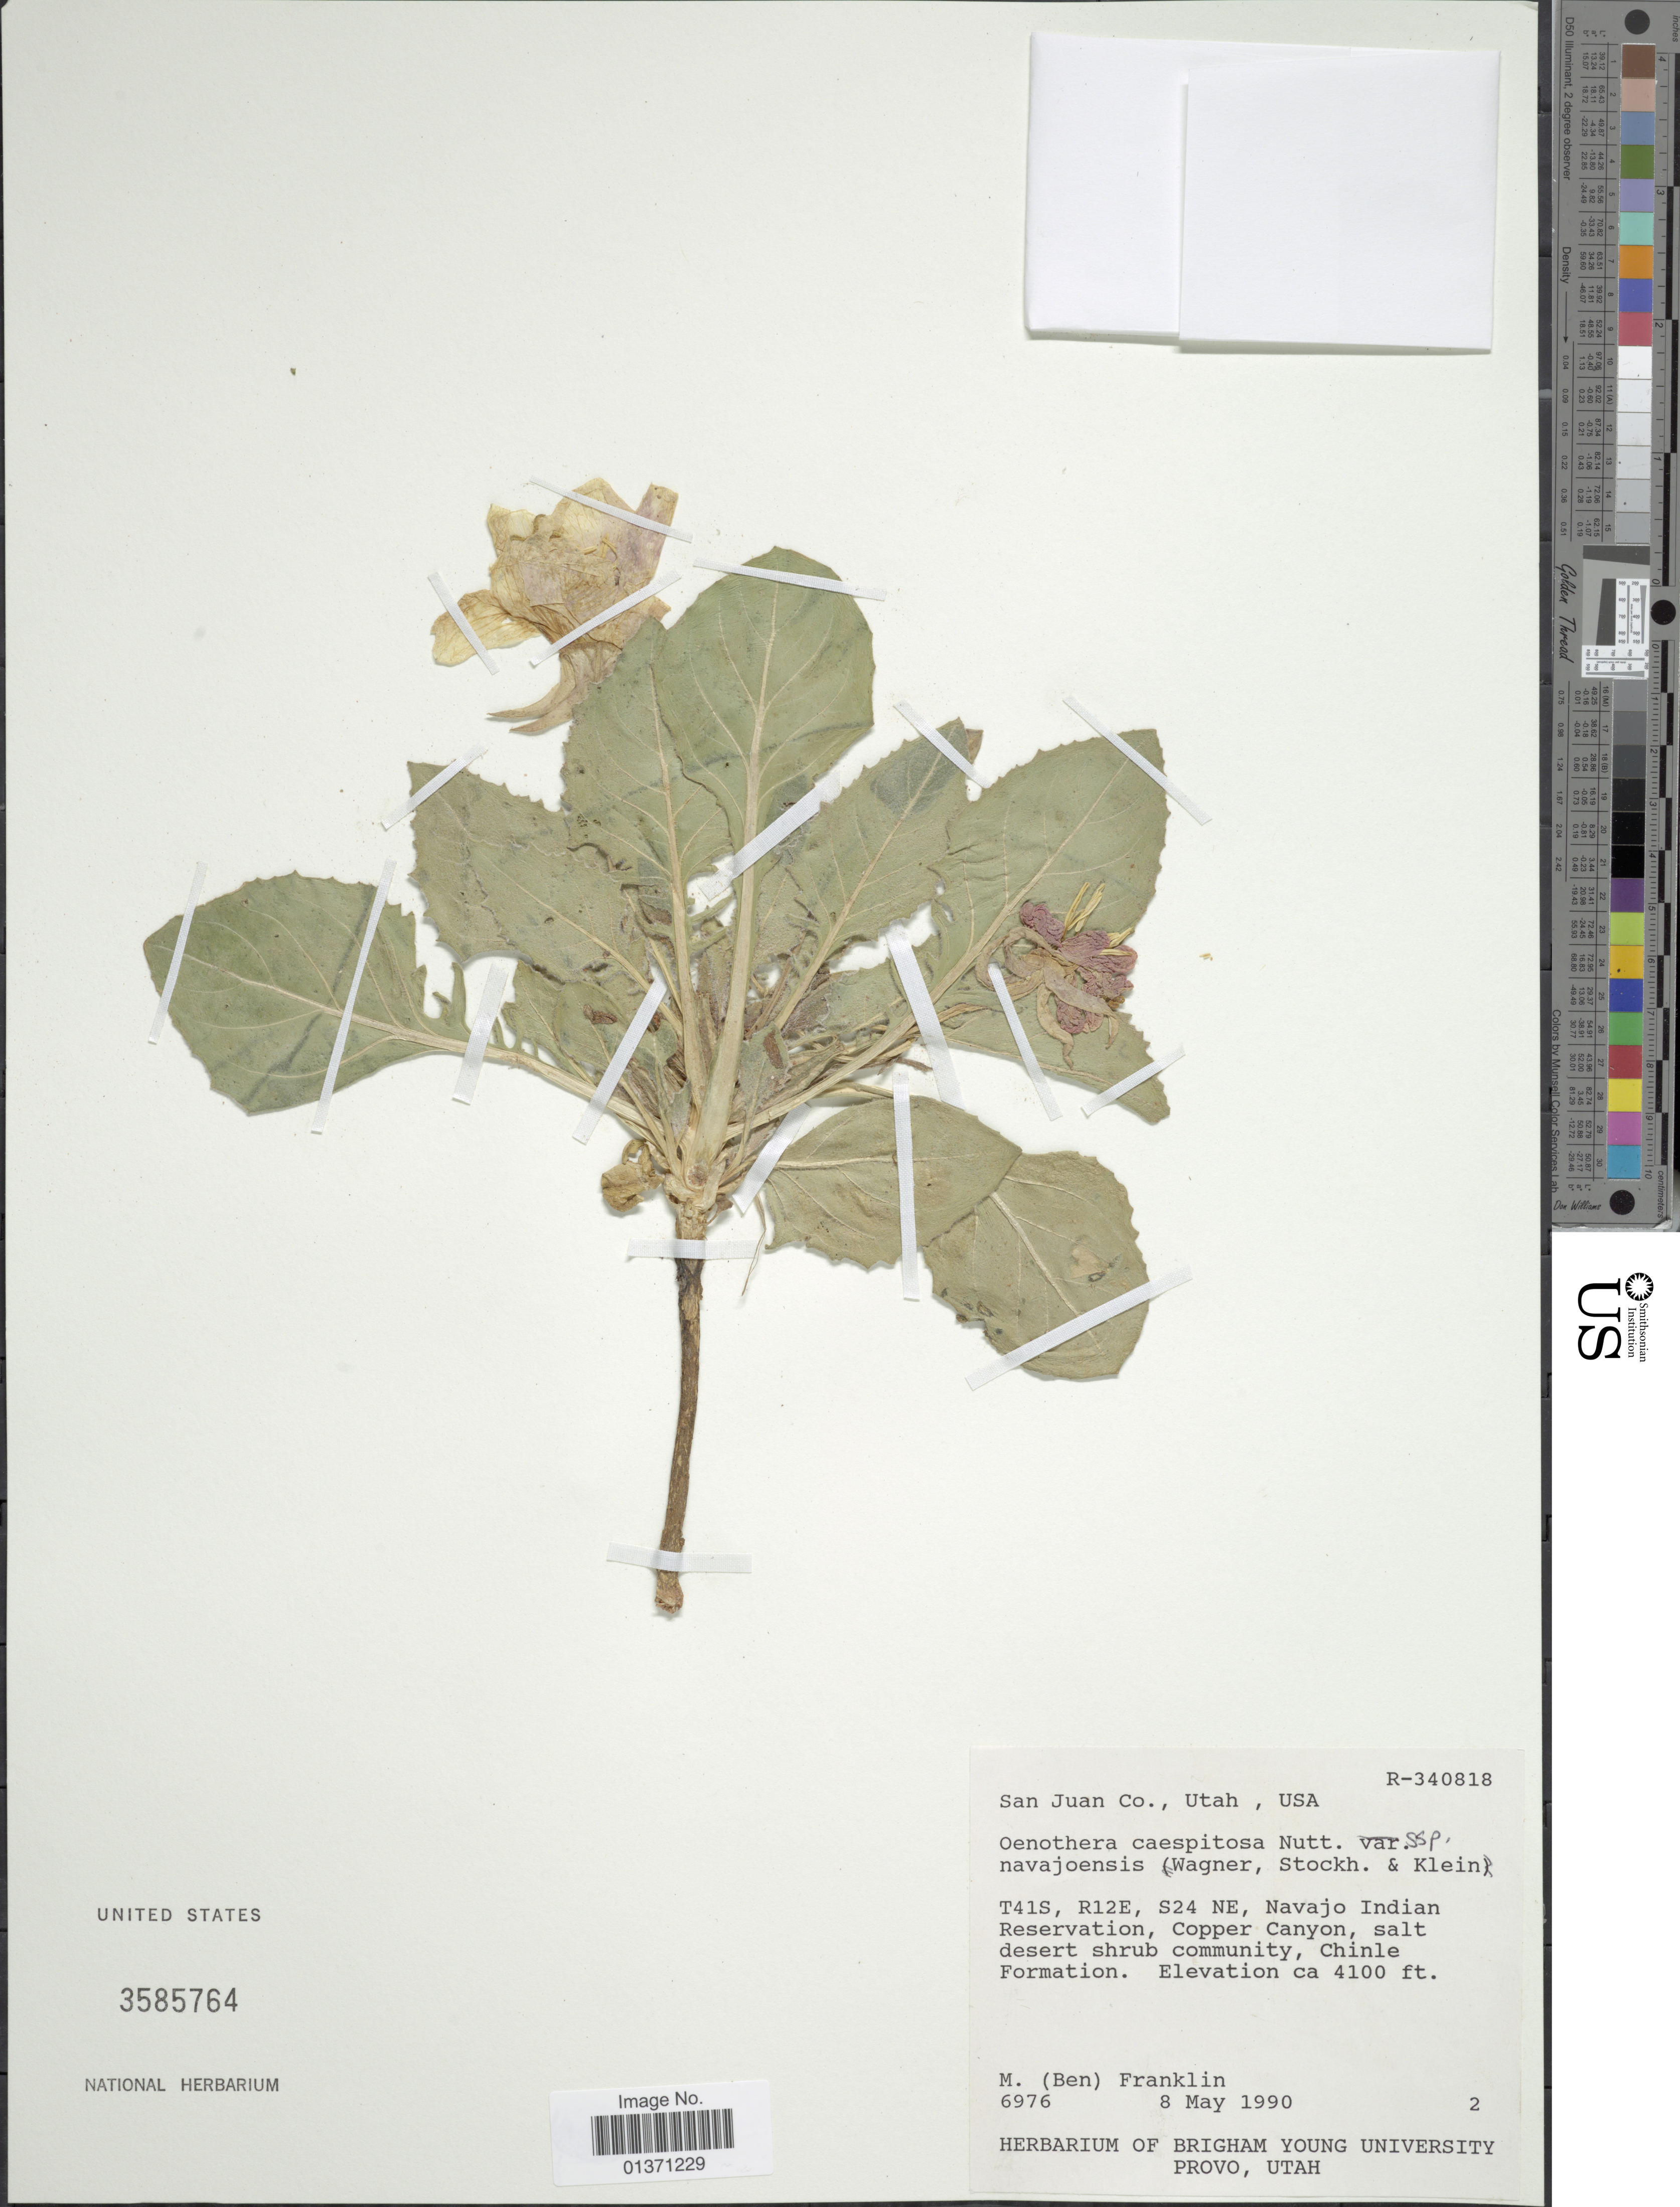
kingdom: Plantae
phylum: Tracheophyta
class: Magnoliopsida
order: Myrtales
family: Onagraceae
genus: Oenothera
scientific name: Oenothera cespitosa subsp. navajoensis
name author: W.L. Wagner et al.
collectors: B. Franklin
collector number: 6976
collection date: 1990-05-08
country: United States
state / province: Utah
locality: San Juan Co., T41S, R12E, S24 NE, Navajo Indian Reservation, Copper Canyon, salt desert shrub community, Chinle Formation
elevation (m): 1250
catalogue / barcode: US 3585764